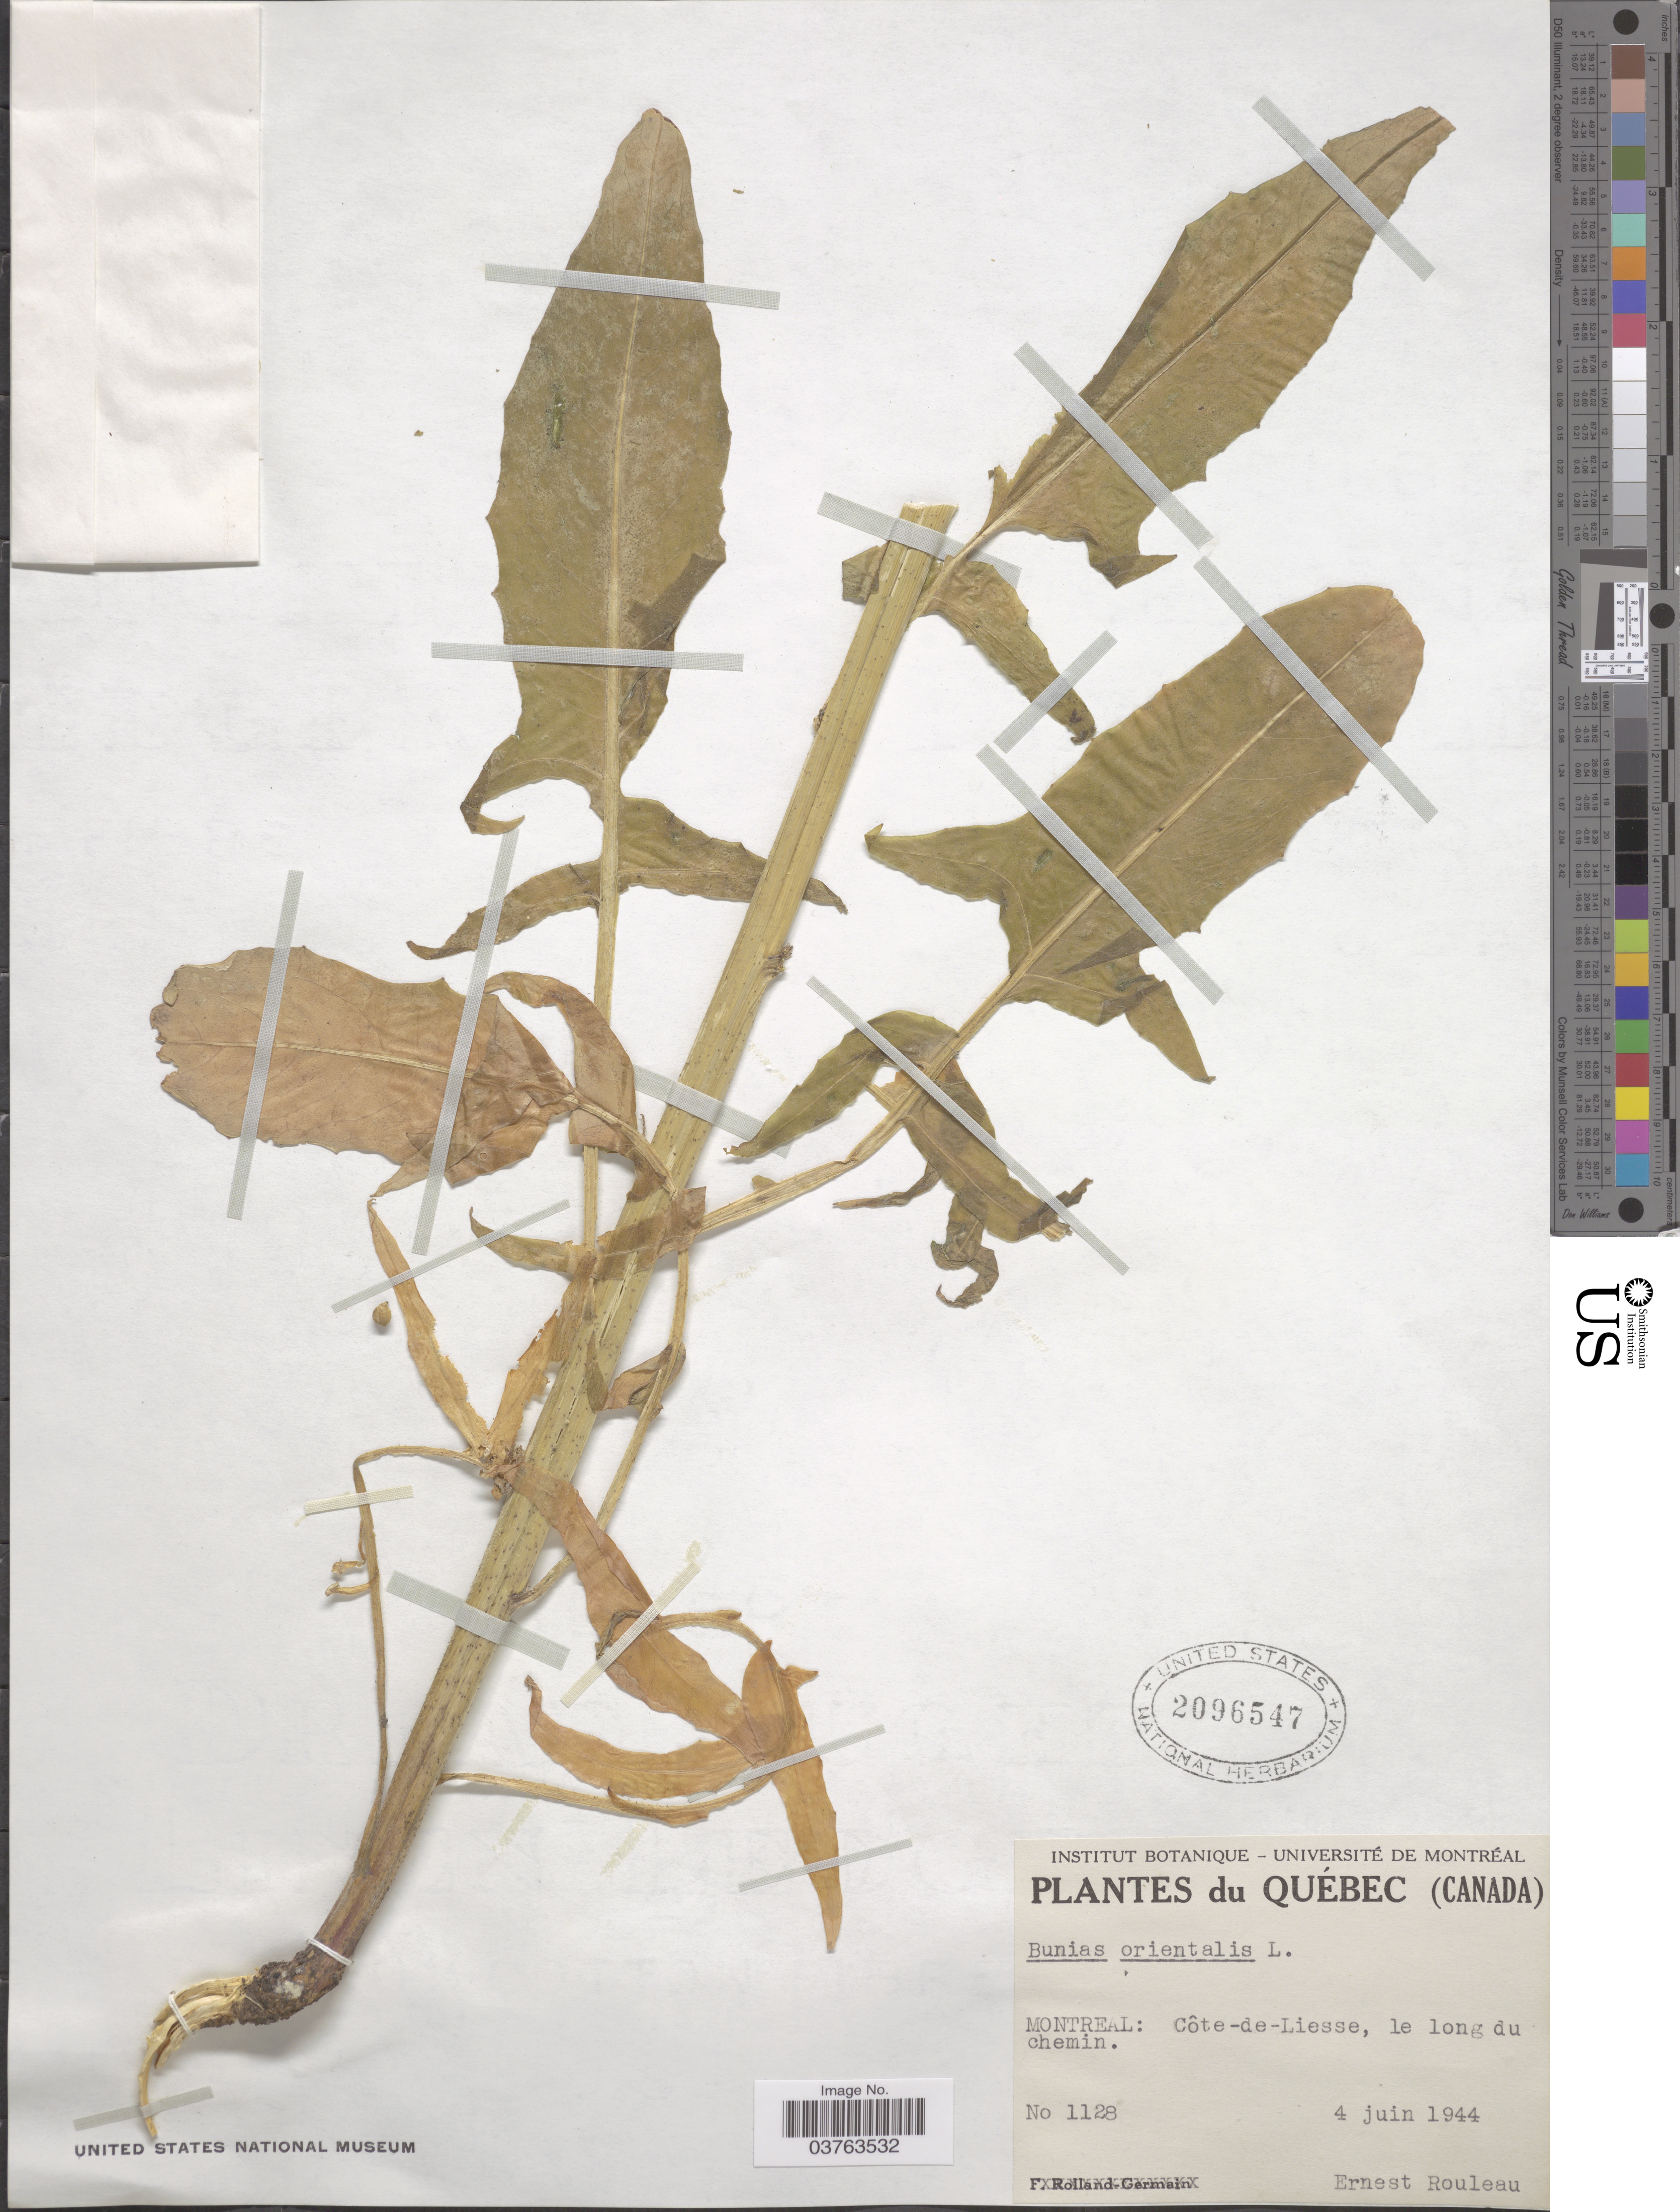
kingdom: Plantae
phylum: Tracheophyta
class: Magnoliopsida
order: Brassicales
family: Brassicaceae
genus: Bunias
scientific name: Bunias orientalis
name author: L.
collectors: J. Rouleau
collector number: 1128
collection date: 1944-06-04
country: Canada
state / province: Quebec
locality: Montreal: Côte-de-Liesse, le long du chemin.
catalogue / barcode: US 2096547